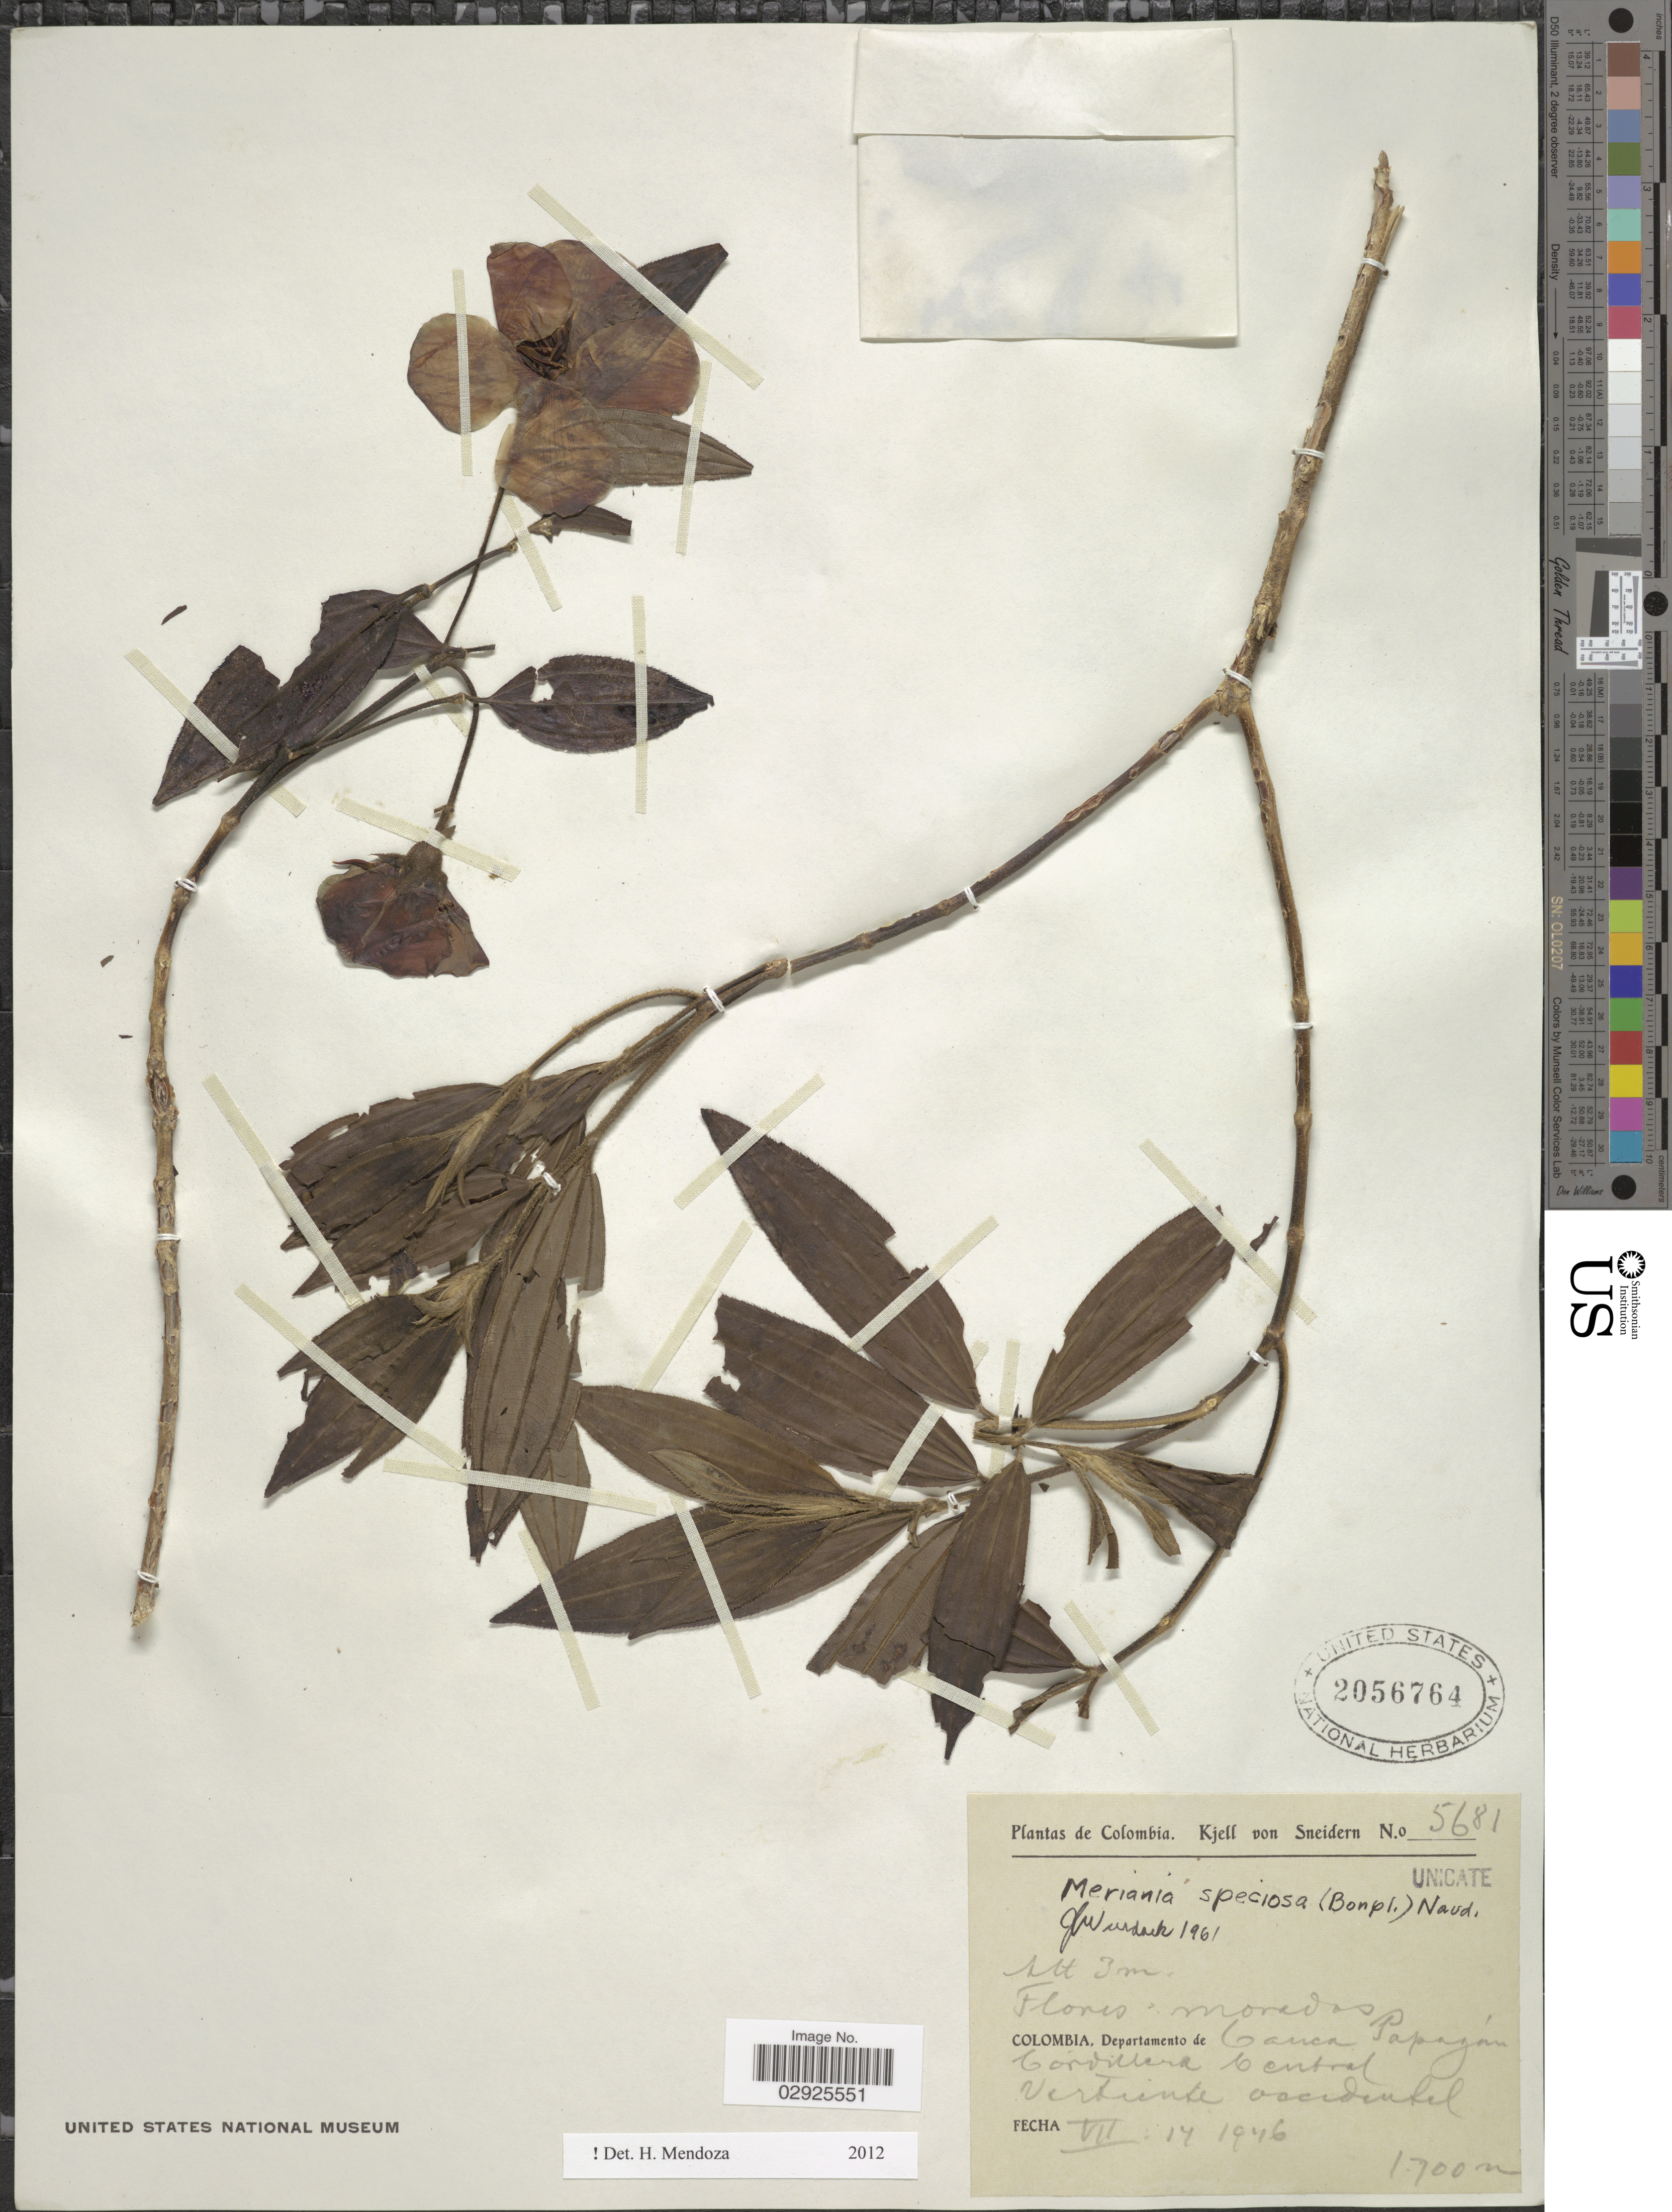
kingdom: Plantae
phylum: Tracheophyta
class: Magnoliopsida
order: Myrtales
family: Melastomataceae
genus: Meriania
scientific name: Meriania speciosa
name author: (Bonpl.) Naudin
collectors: K. von Sneidern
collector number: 5681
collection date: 1946-07-17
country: Colombia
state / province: Cauca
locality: Departamento de Cauca Popayán Cordillera Central, Vertiente occidental.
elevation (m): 1700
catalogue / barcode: US 2056764